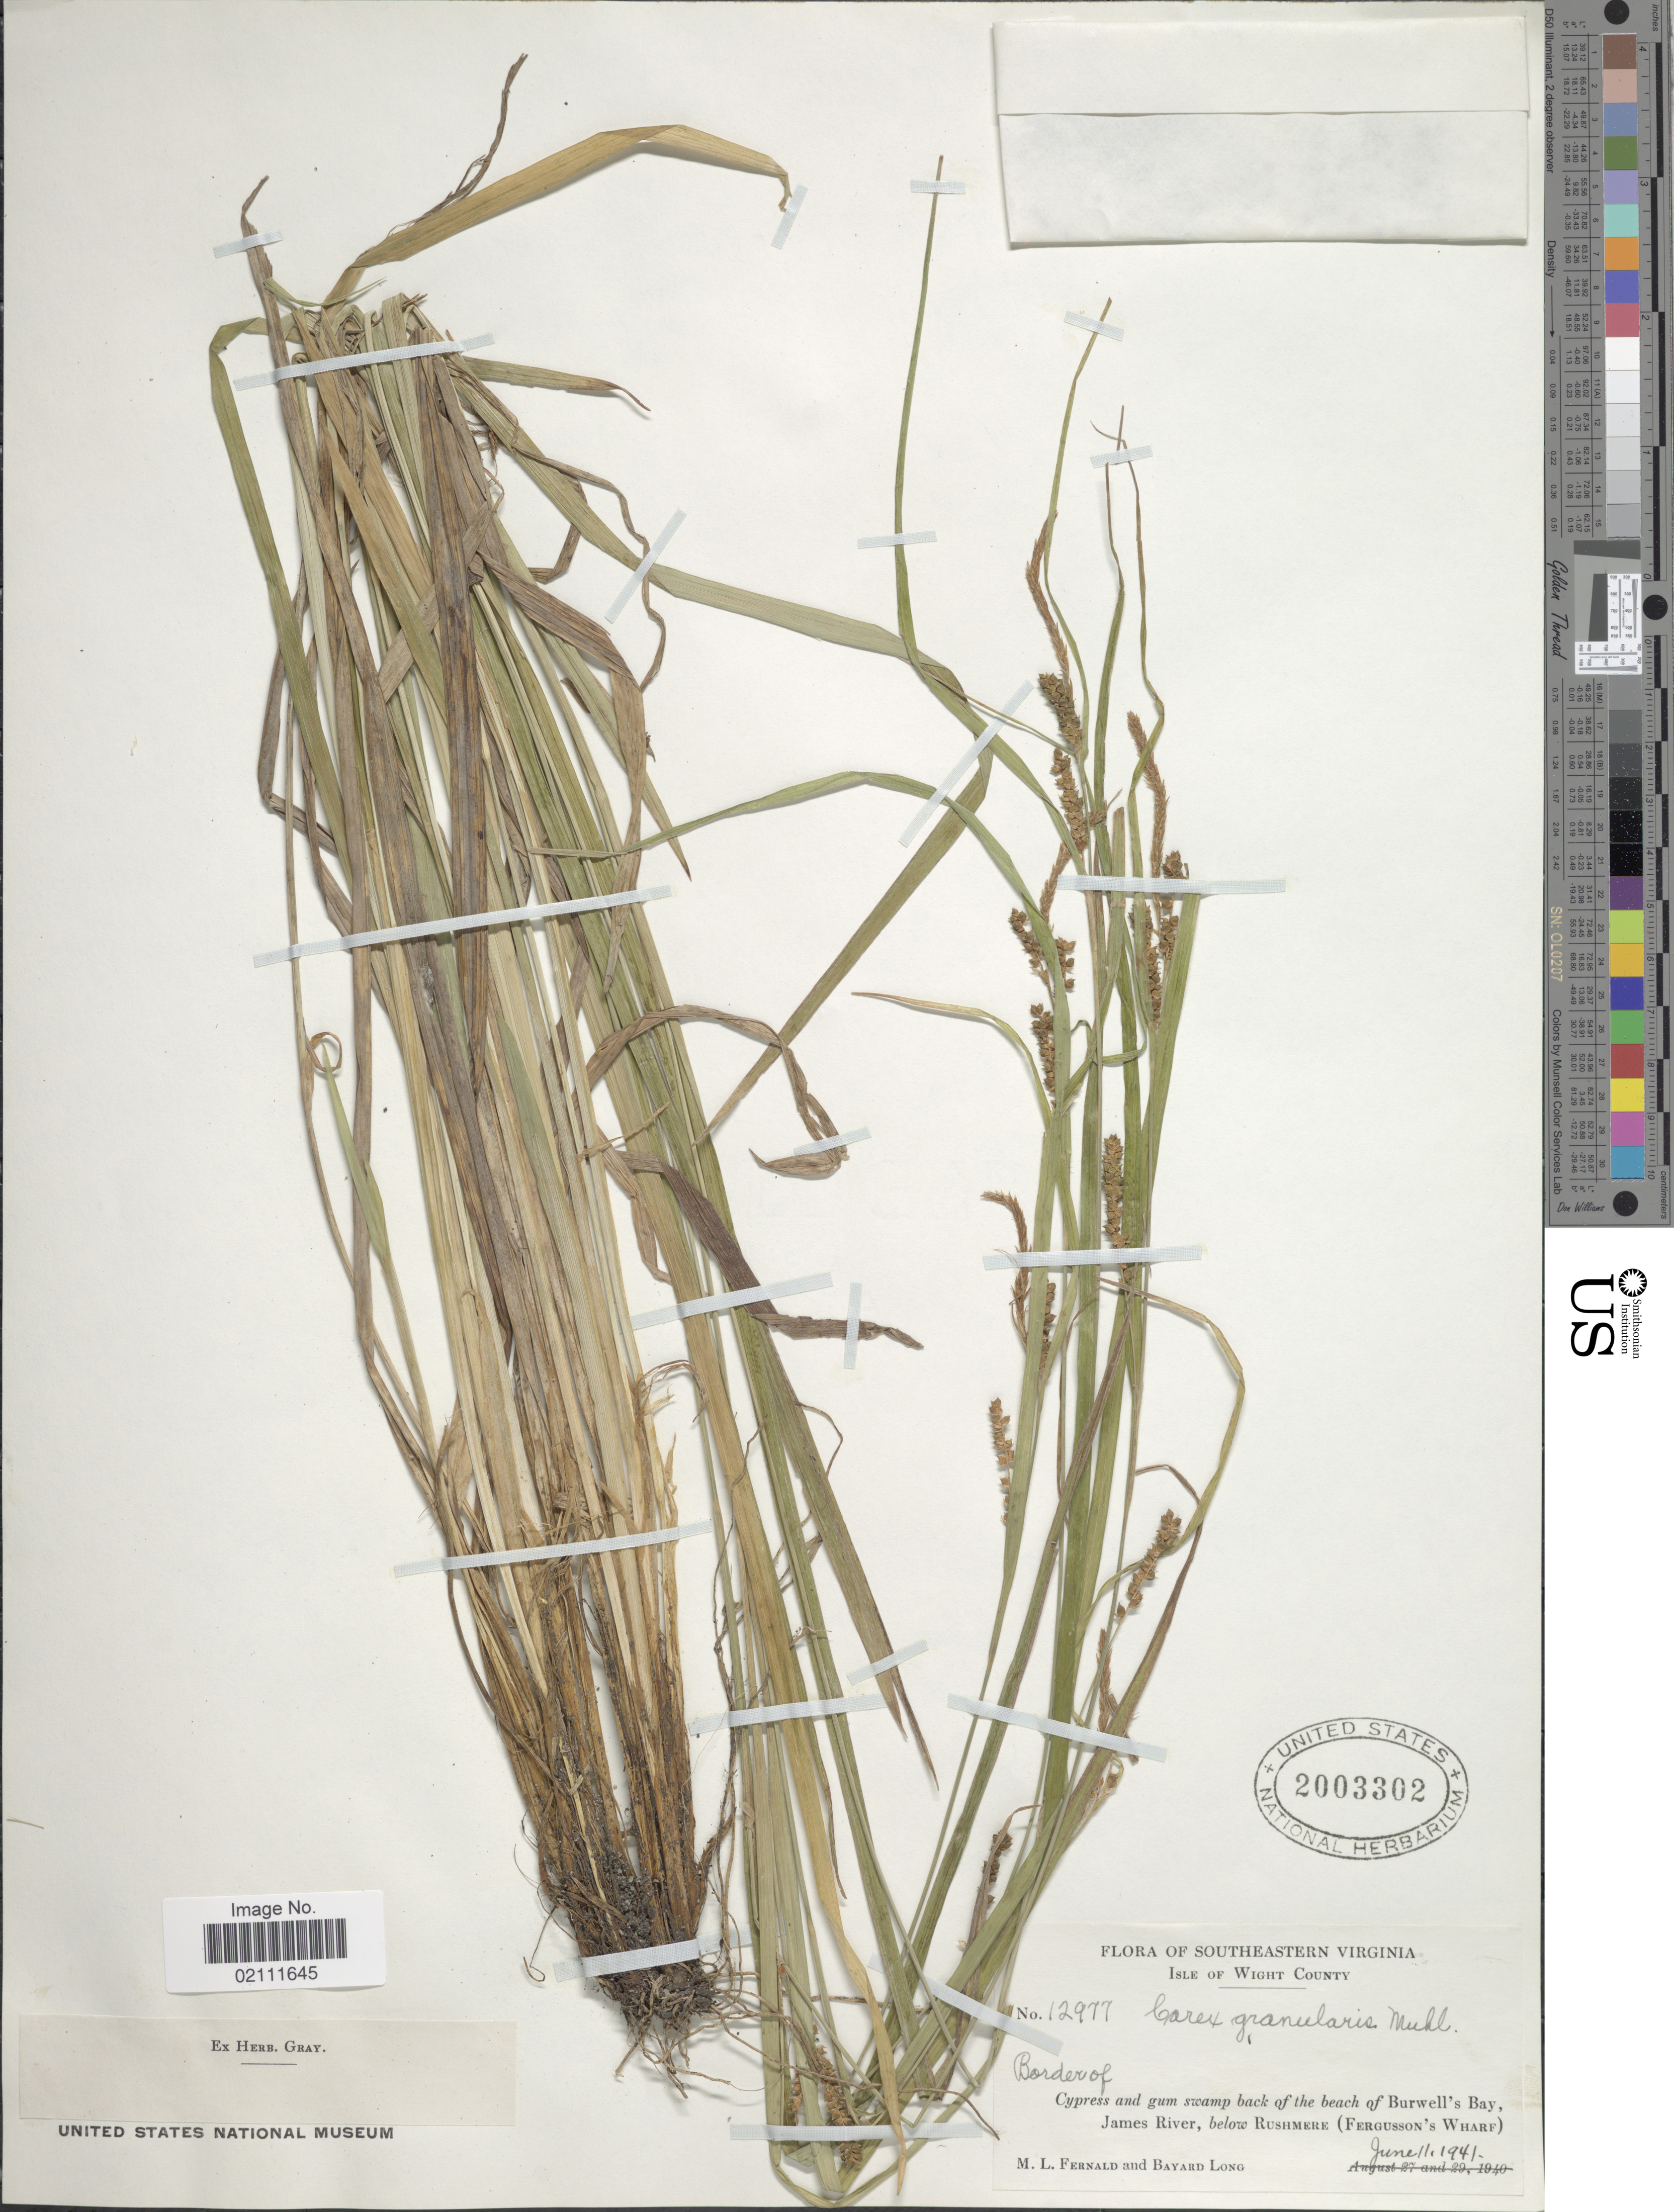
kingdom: Plantae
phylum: Tracheophyta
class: Liliopsida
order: Poales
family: Cyperaceae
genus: Carex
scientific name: Carex granularis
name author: Muhl. ex Willd.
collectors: M. L. Fernald & B. Long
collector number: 12977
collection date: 1941-06-11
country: United States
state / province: Virginia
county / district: Isle of Wight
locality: Southeastern Virginia, Isle of Wight County, border of Cypress and gum swamp of the beach of Burwell's Bay, James River, below Rushmere (Fergusson's Wharf).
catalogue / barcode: US 2003302